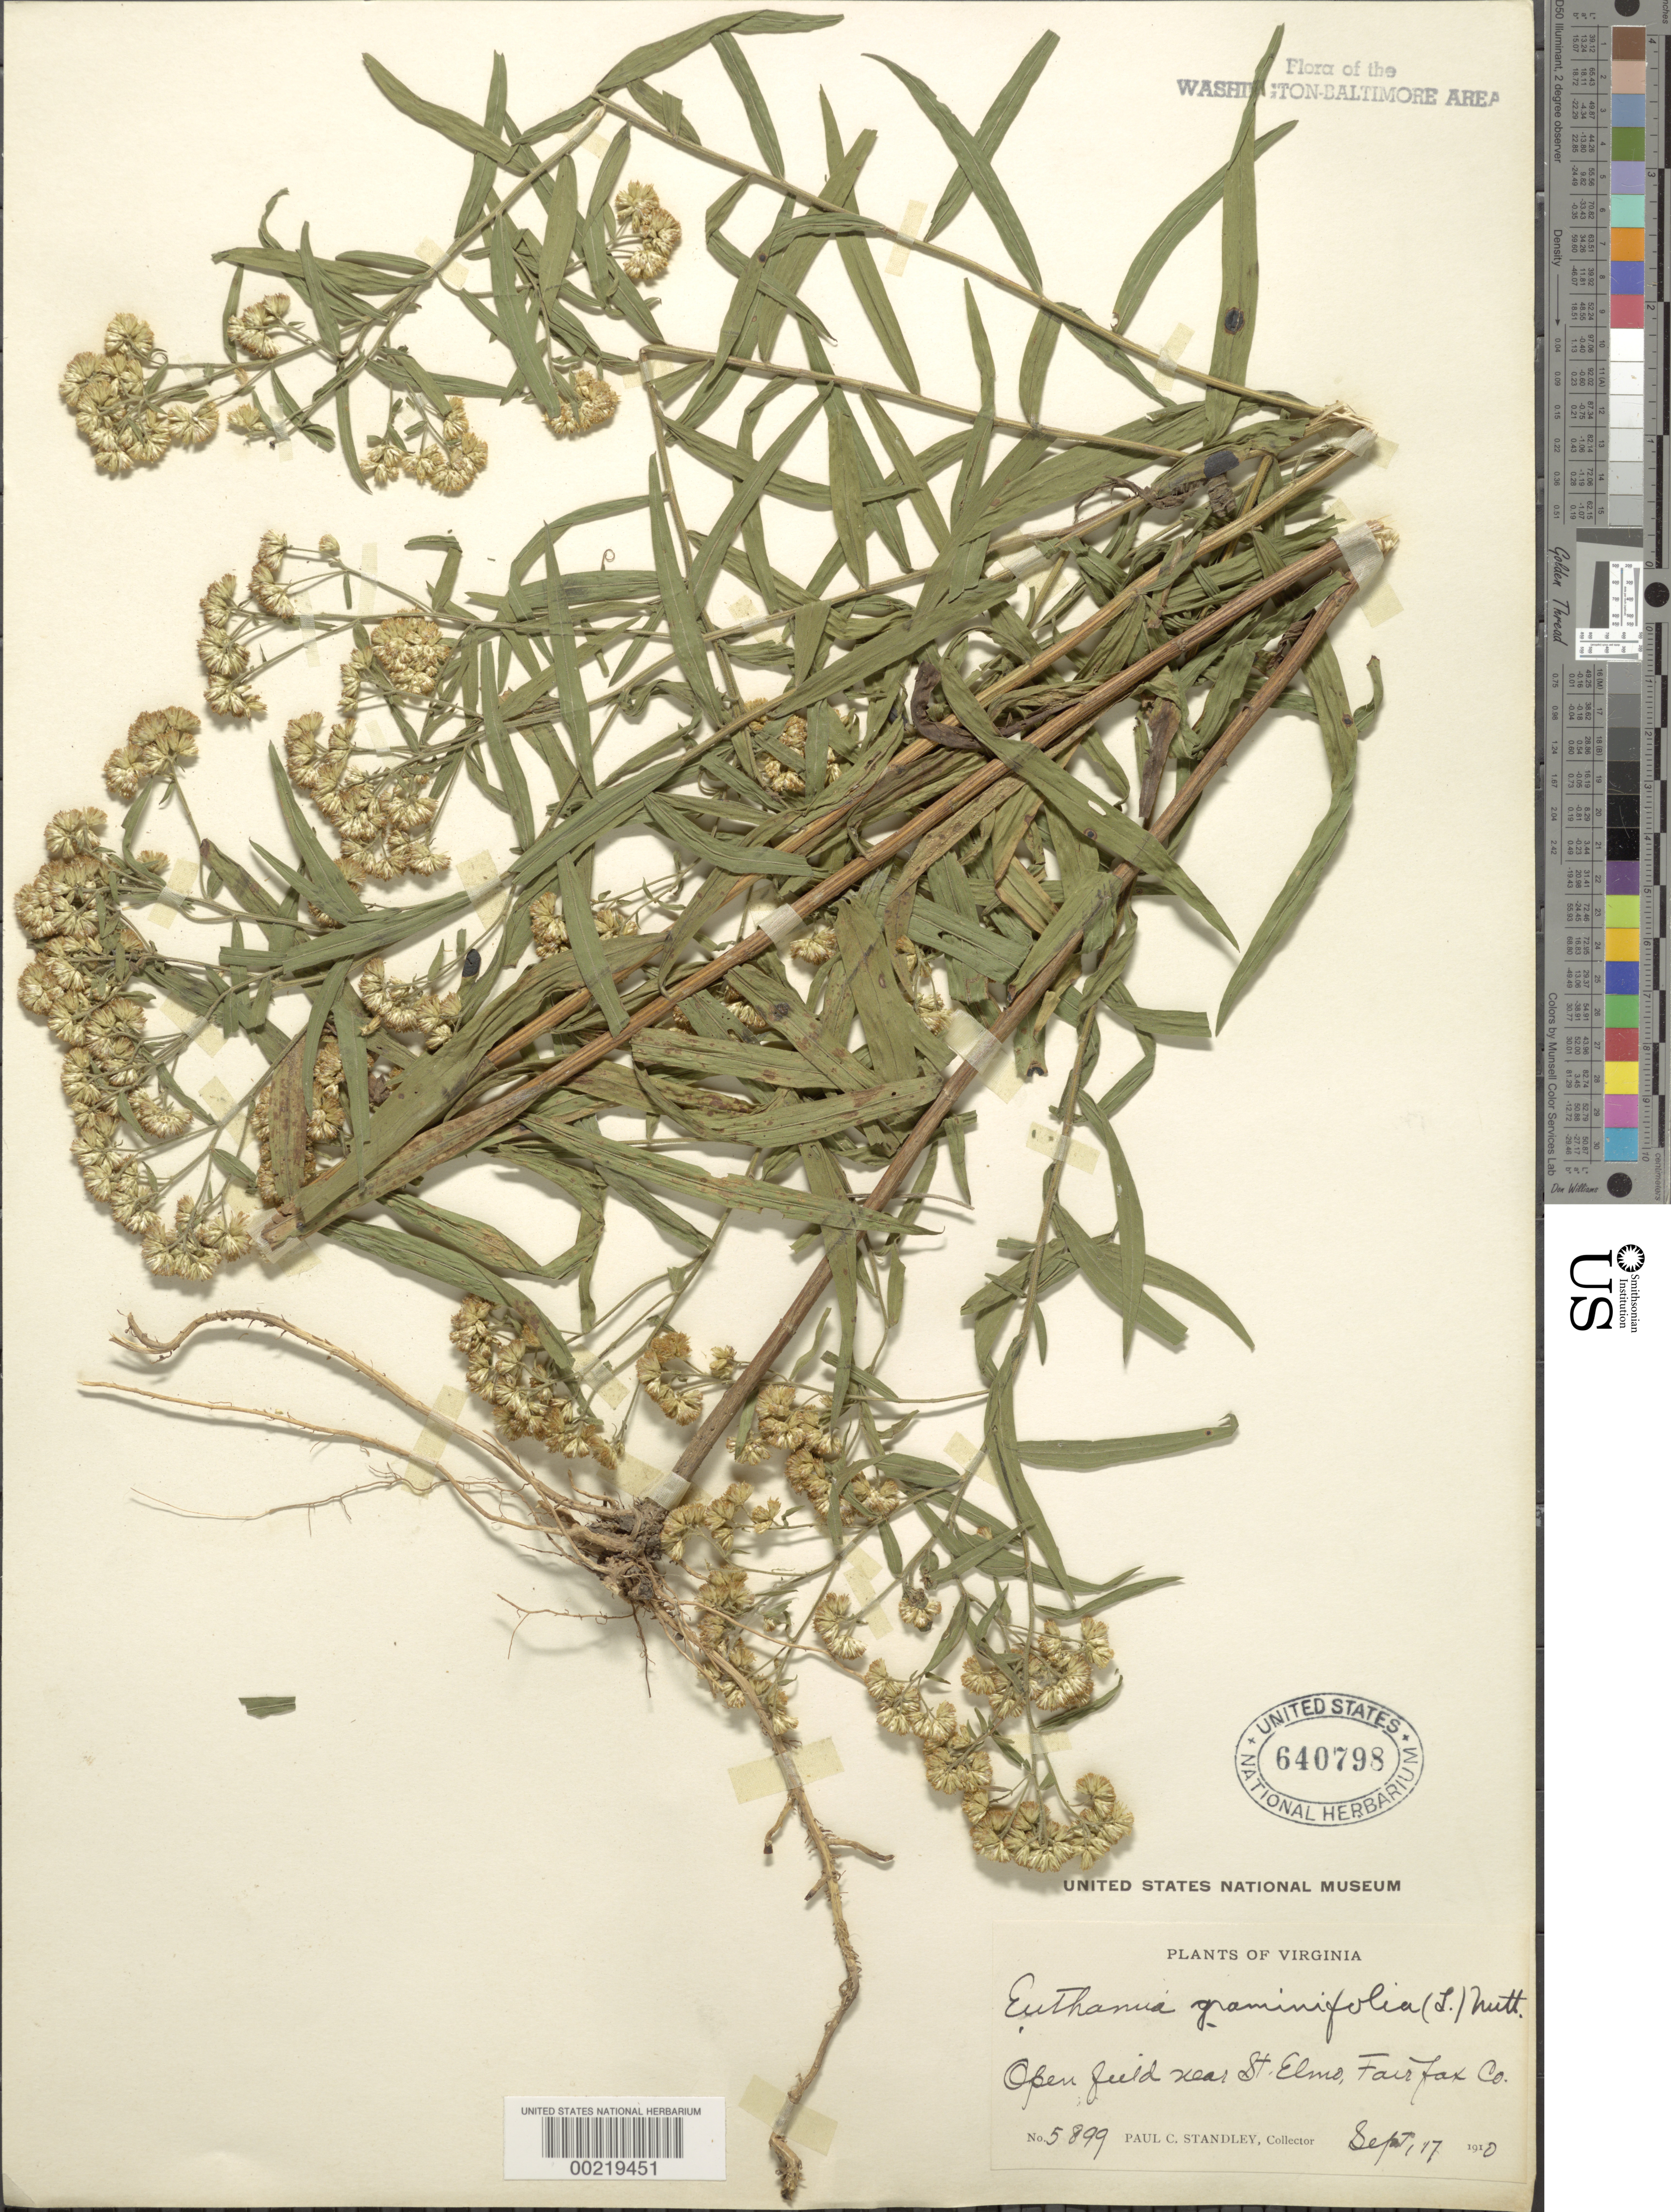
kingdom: Plantae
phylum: Tracheophyta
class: Magnoliopsida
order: Asterales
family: Asteraceae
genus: Euthamia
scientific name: Euthamia graminifolia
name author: (L.) Nutt.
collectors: P. C. Standley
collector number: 5899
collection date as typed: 17 Sep 1910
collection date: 1910-09-17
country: United States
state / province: Virginia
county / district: Fairfax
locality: St. Elmo vicinity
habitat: Open field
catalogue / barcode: US 640798